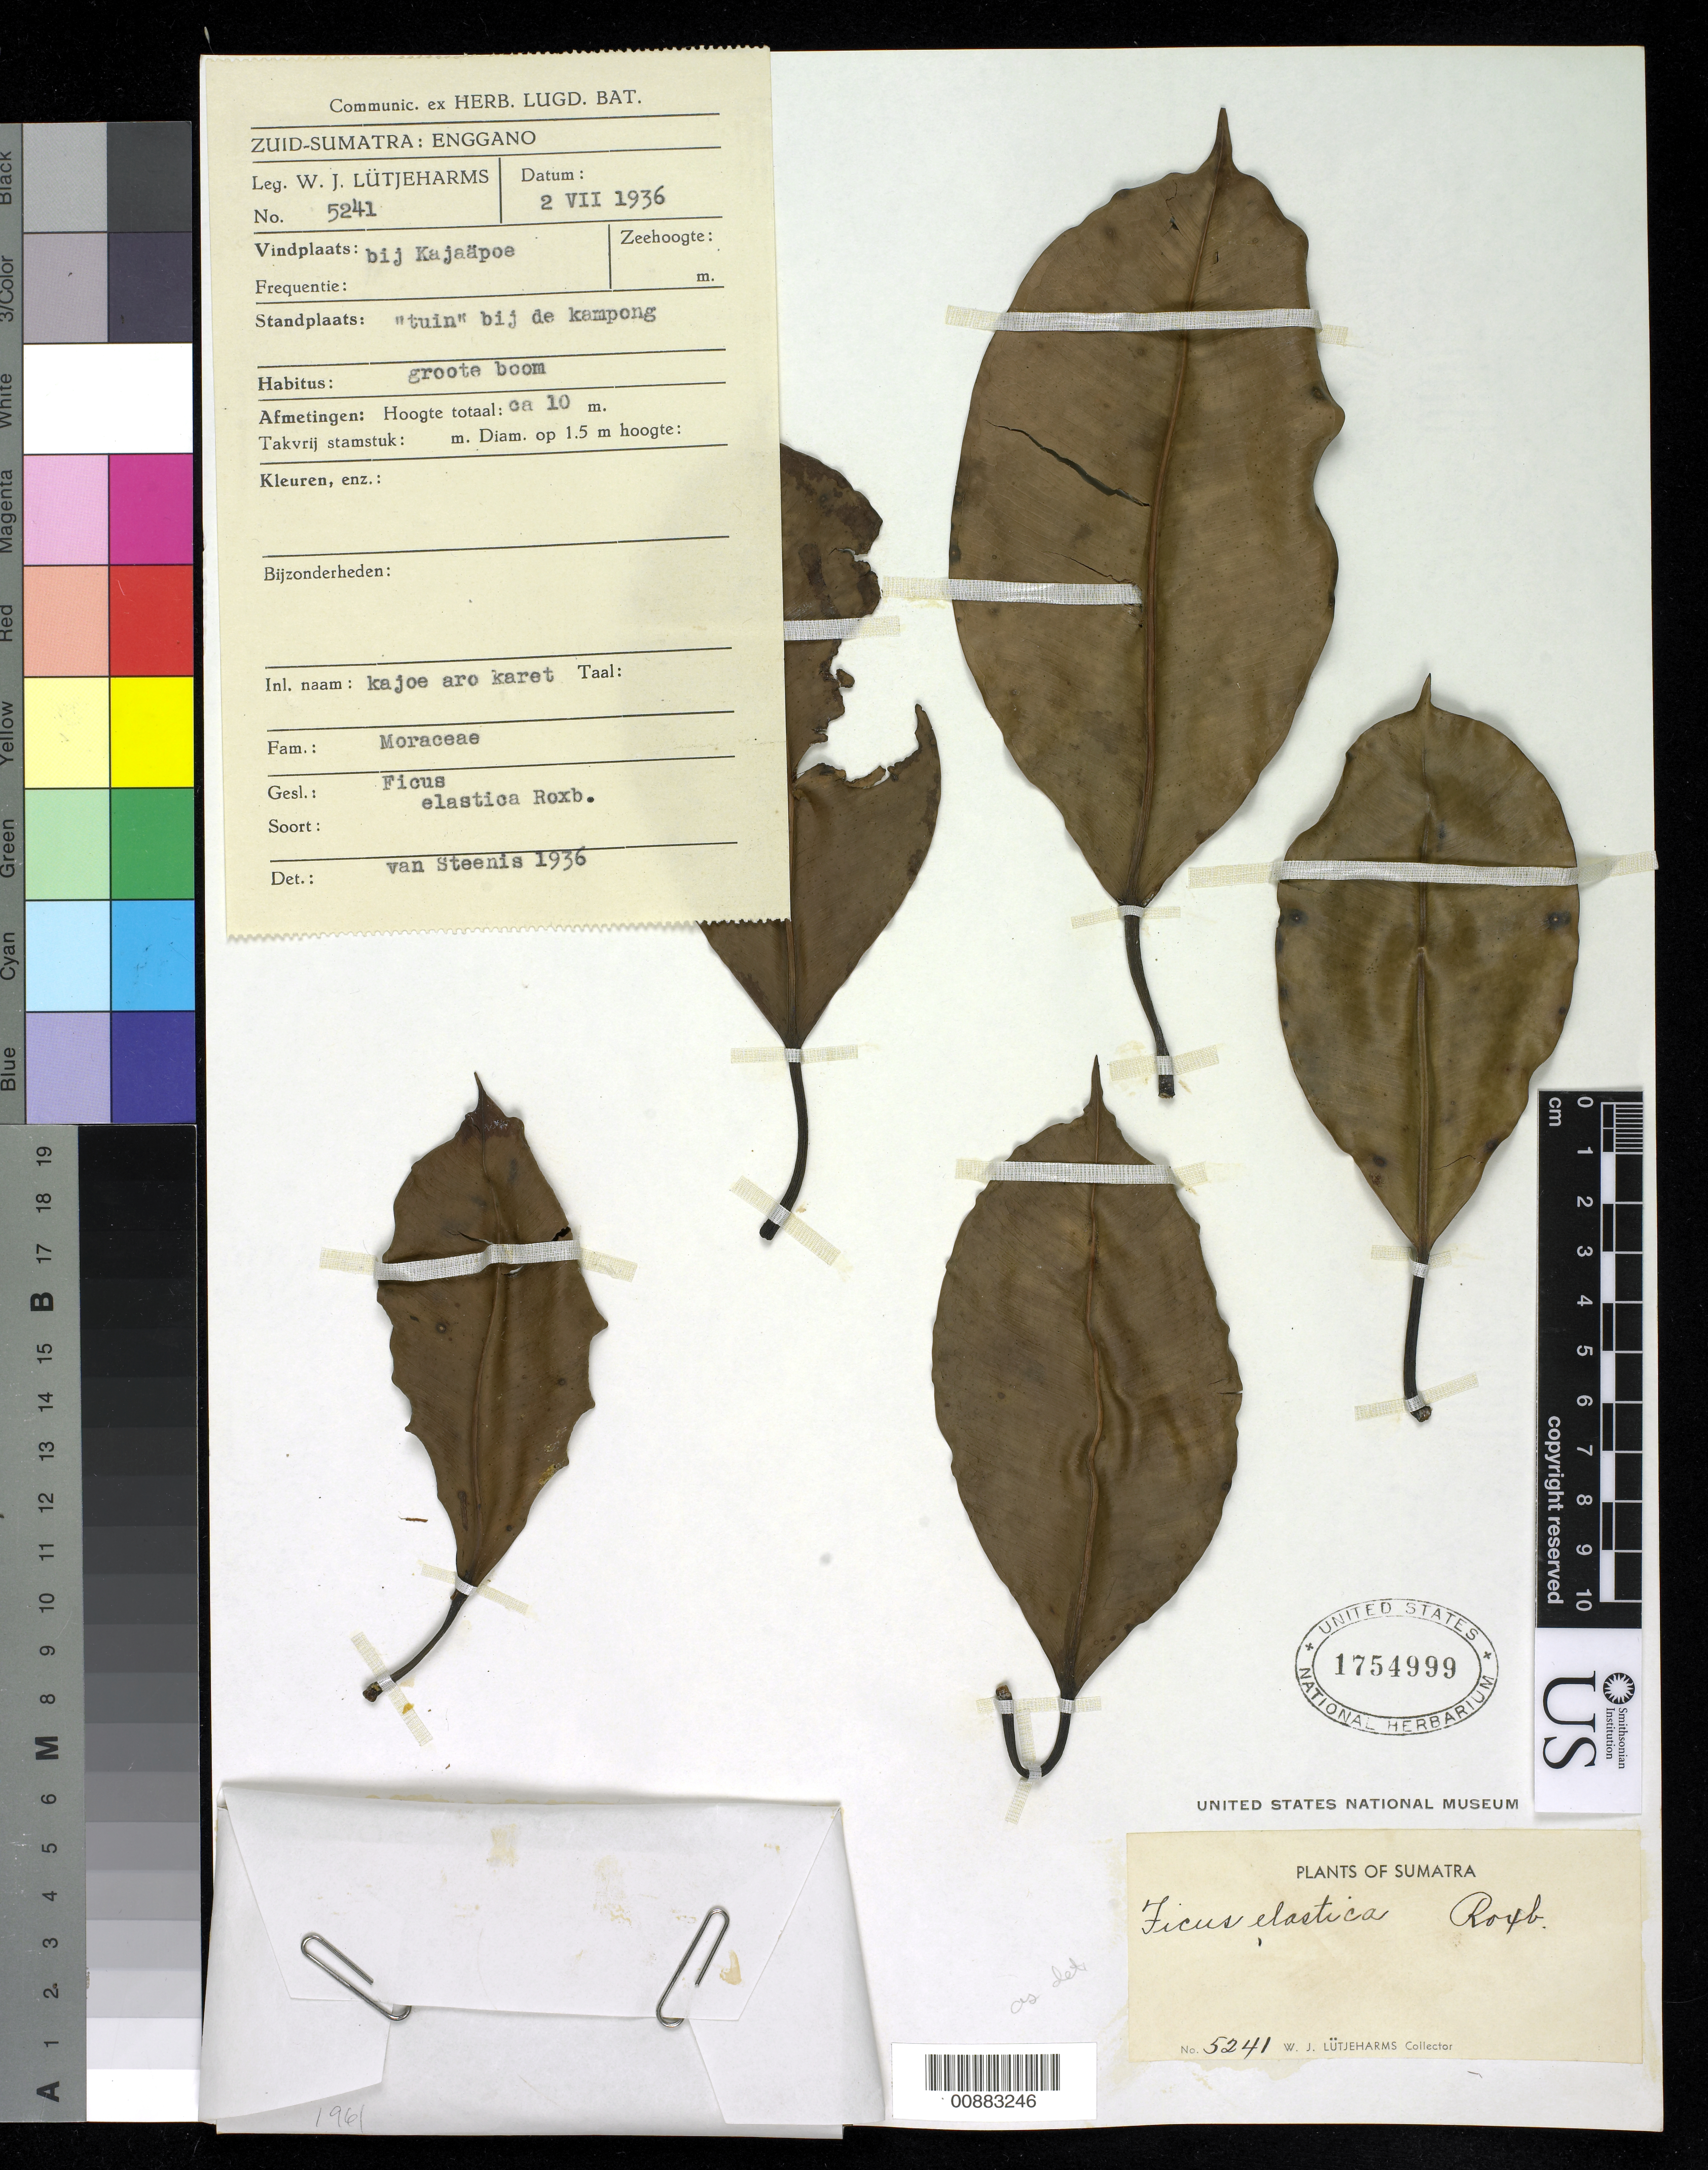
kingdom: Plantae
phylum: Tracheophyta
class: Magnoliopsida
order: Rosales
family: Moraceae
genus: Ficus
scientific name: Ficus elastica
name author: Roxb.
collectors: W. Lütjeharms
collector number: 5241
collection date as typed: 02 Jul 1936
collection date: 1936-07-02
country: Indonesia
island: Sumatra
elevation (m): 30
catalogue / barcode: US 1754999